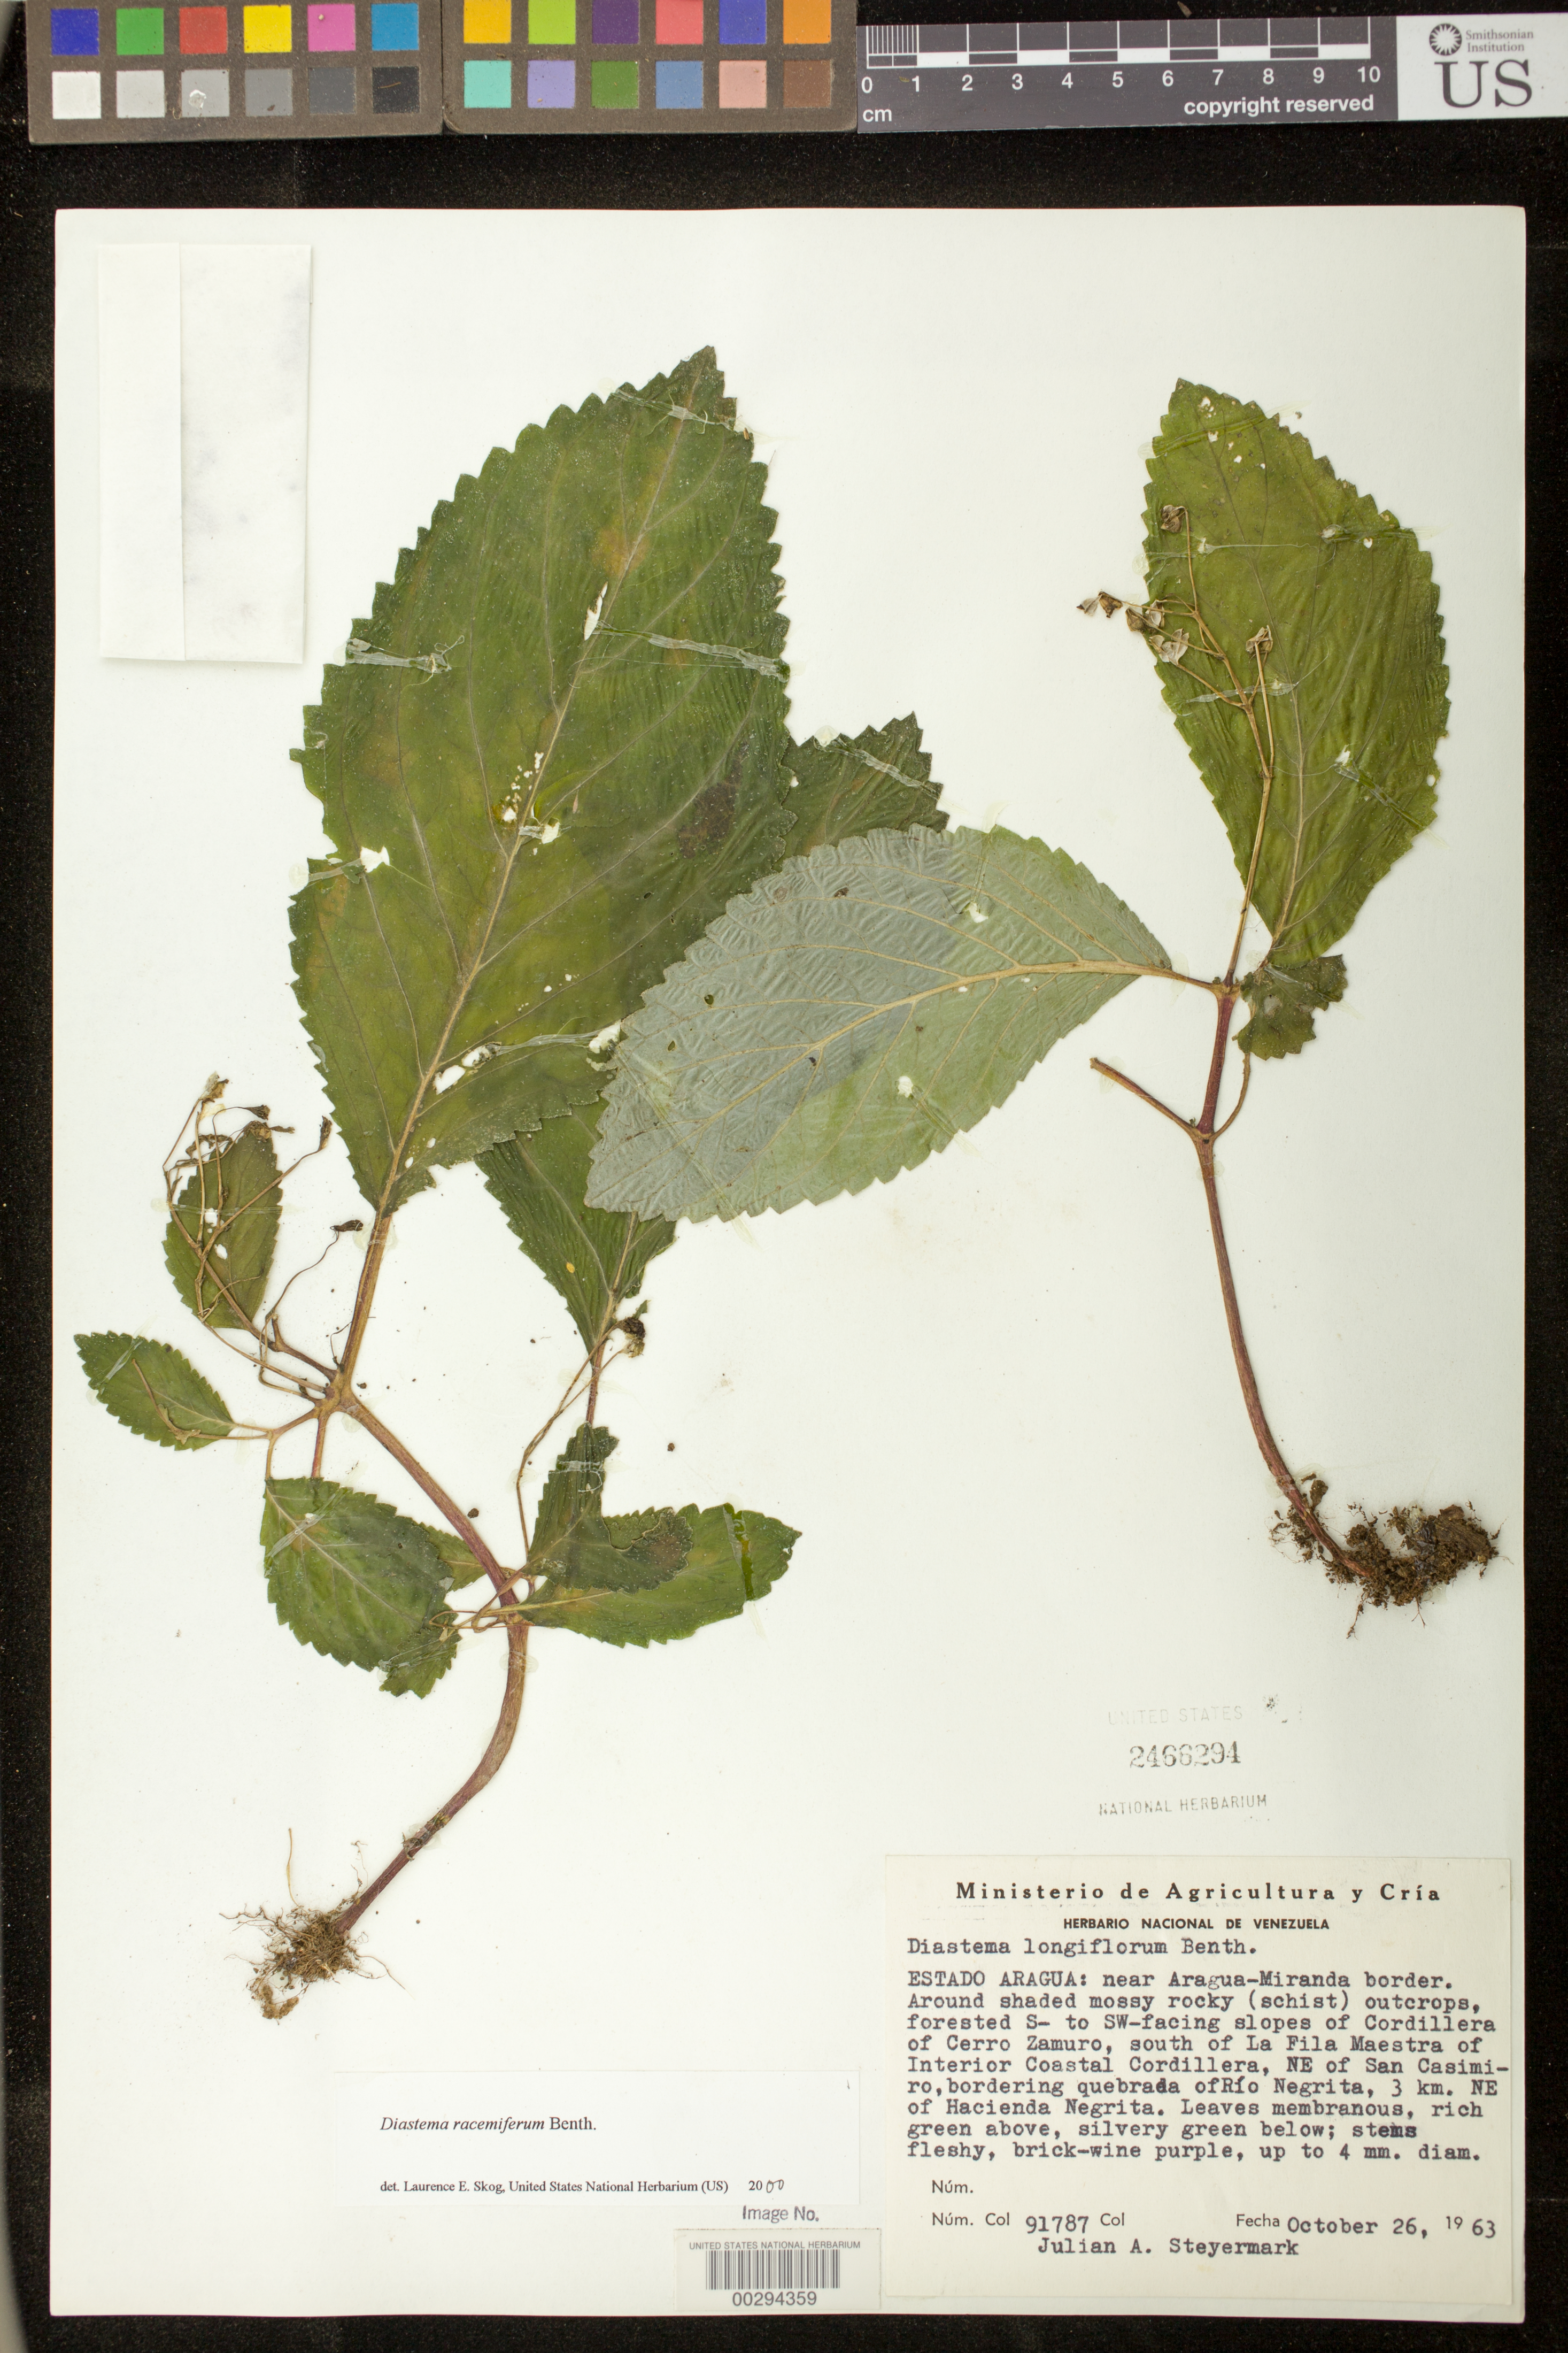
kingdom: Plantae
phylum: Tracheophyta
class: Magnoliopsida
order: Lamiales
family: Gesneriaceae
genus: Diastema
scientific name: Diastema racemiferum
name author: Benth.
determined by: Skog, Laurence E.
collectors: J. Steyermark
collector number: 91787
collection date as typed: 26 Oct 1963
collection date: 1963-10-26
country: Venezuela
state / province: Aragua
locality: Near Aragua-Miranda border… Cordillera of Cerro Zamuro, south of La Fila Maestra of Interior Coastal Cordillera, NE of San Casimiro, bordering quebrada of Río Negrita, 3 km NE of Hacienda Negrita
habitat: Around shaded mossy rocky (schist) outcrops, forested S- to SW- facing slopes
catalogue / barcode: US 2466294